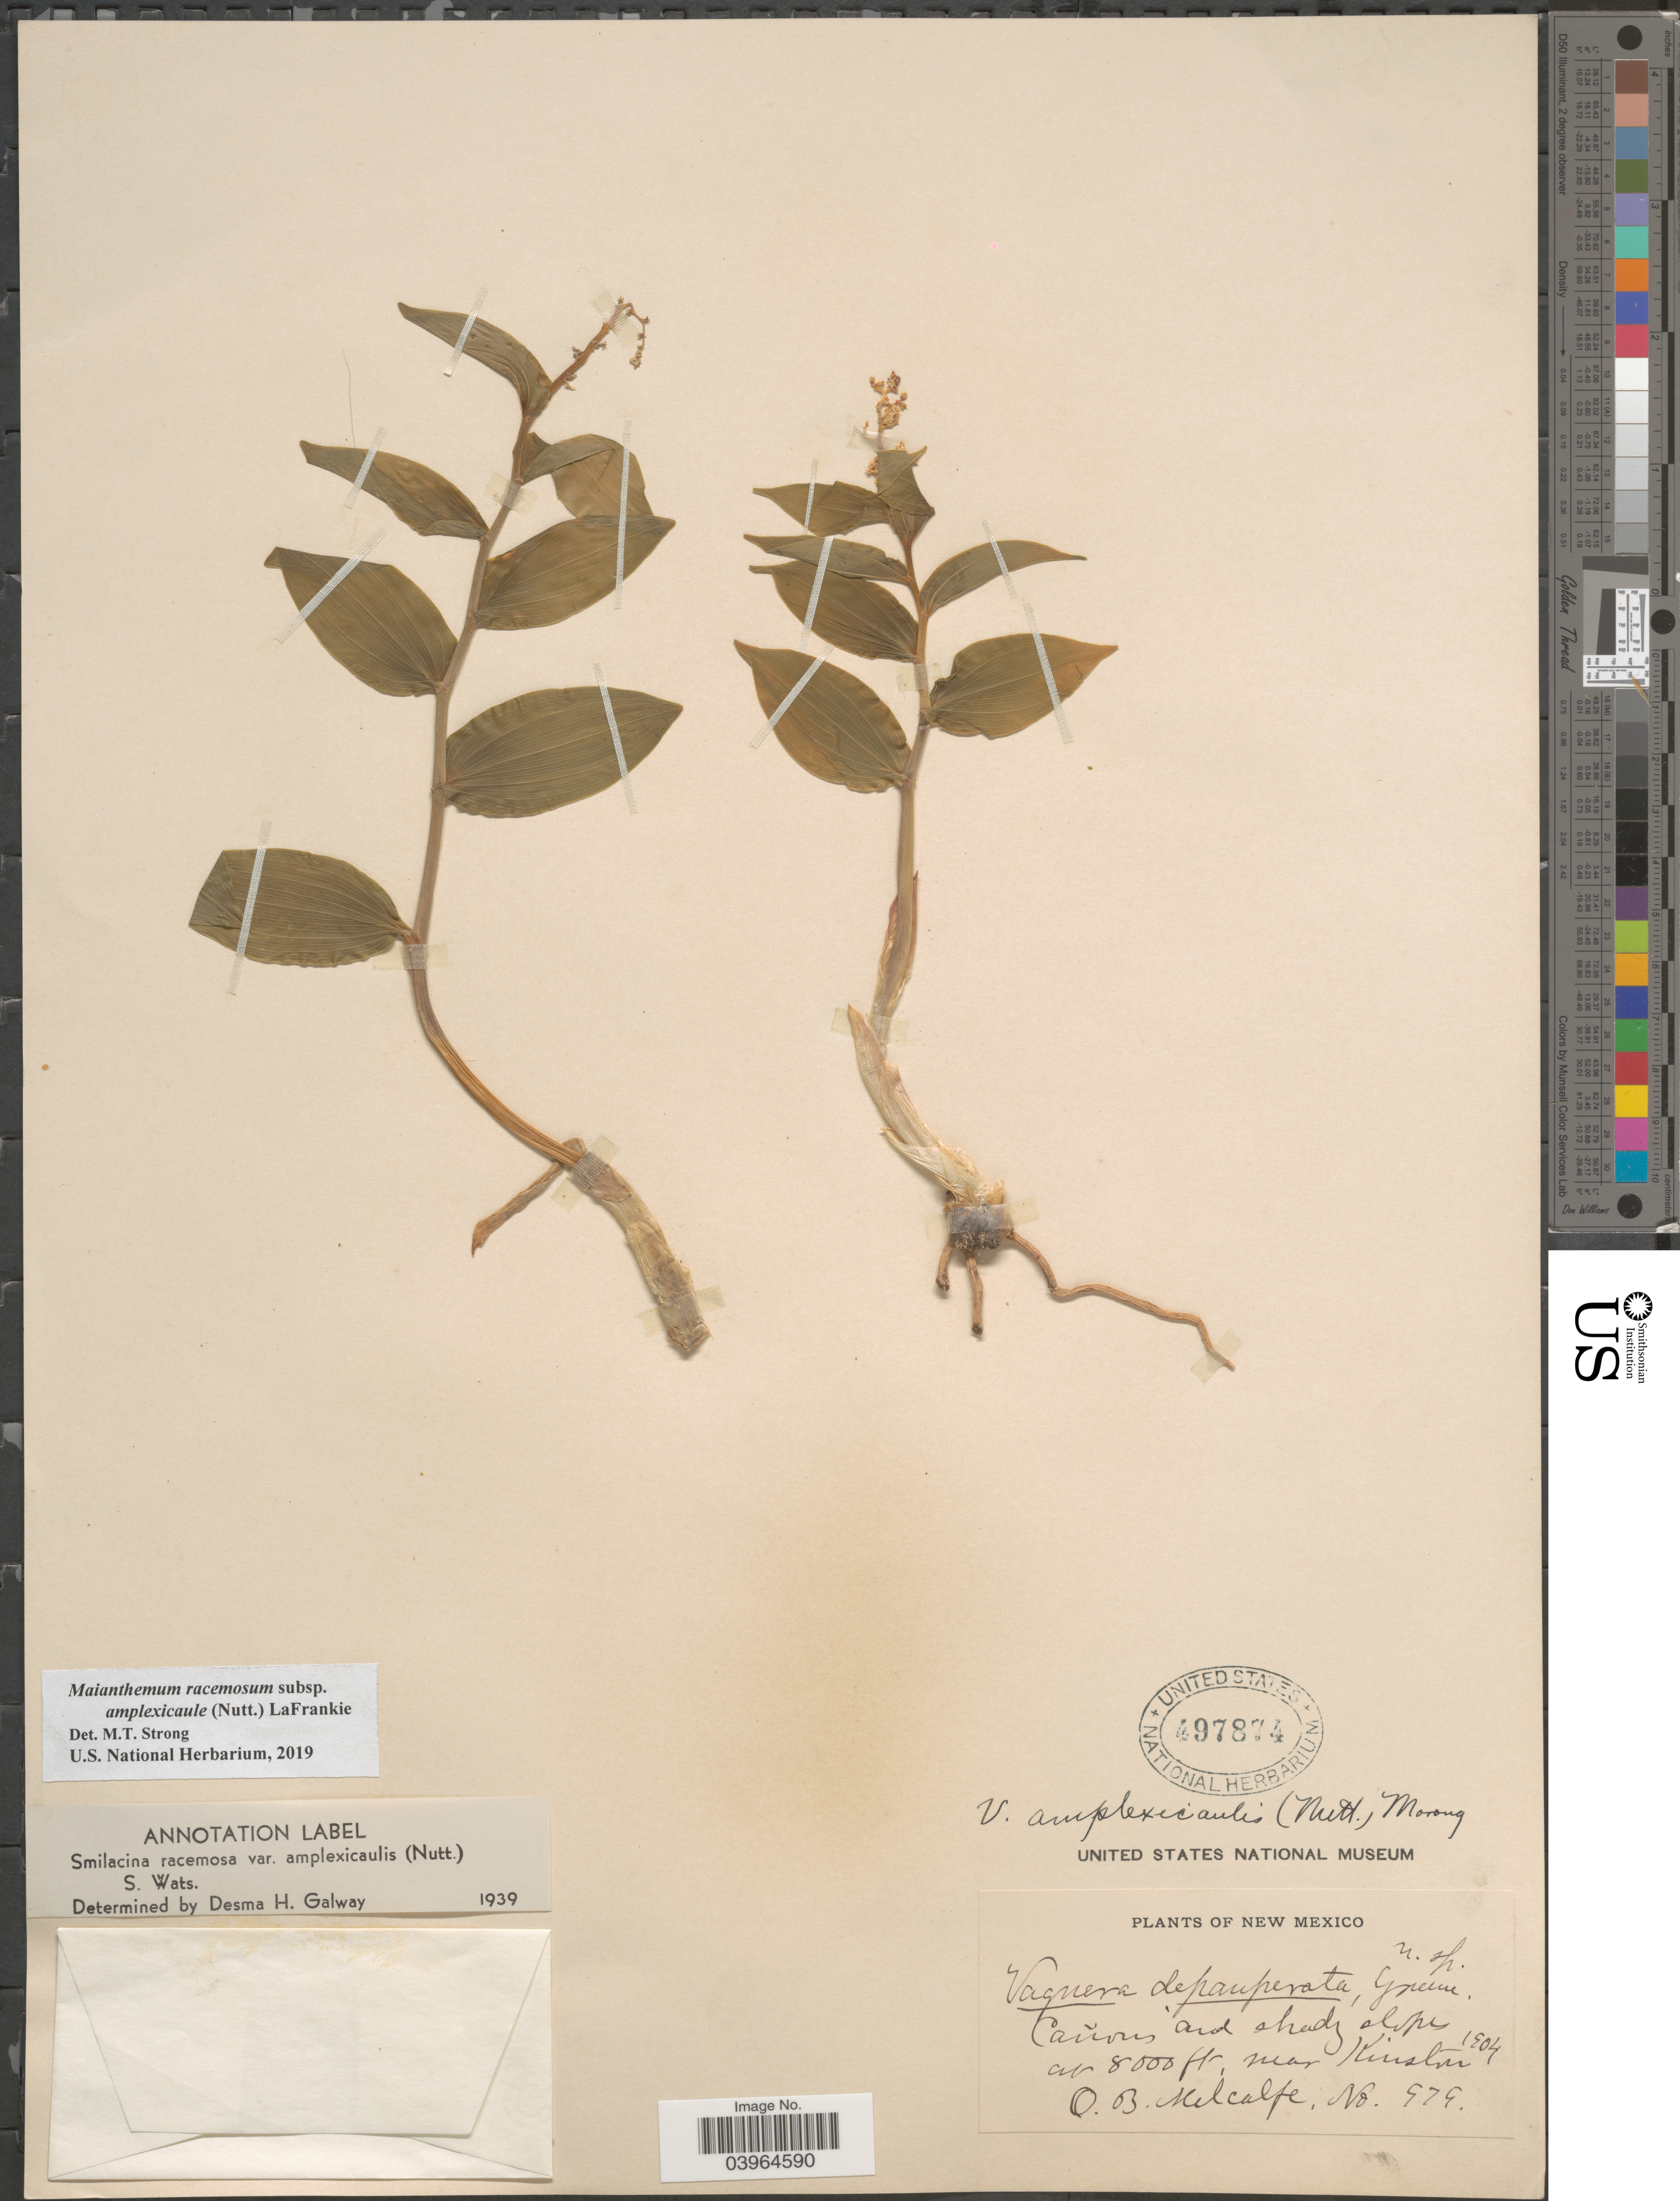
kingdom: Plantae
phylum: Tracheophyta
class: Liliopsida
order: Asparagales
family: Asparagaceae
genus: Maianthemum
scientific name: Maianthemum racemosum subsp. amplexicaule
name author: (Nutt.) LaFrankie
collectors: O. B. Metcalfe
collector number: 979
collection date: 1904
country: United States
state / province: New Mexico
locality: Cañons and shady slopes, near Kinston.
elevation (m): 2438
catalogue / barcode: US 497874